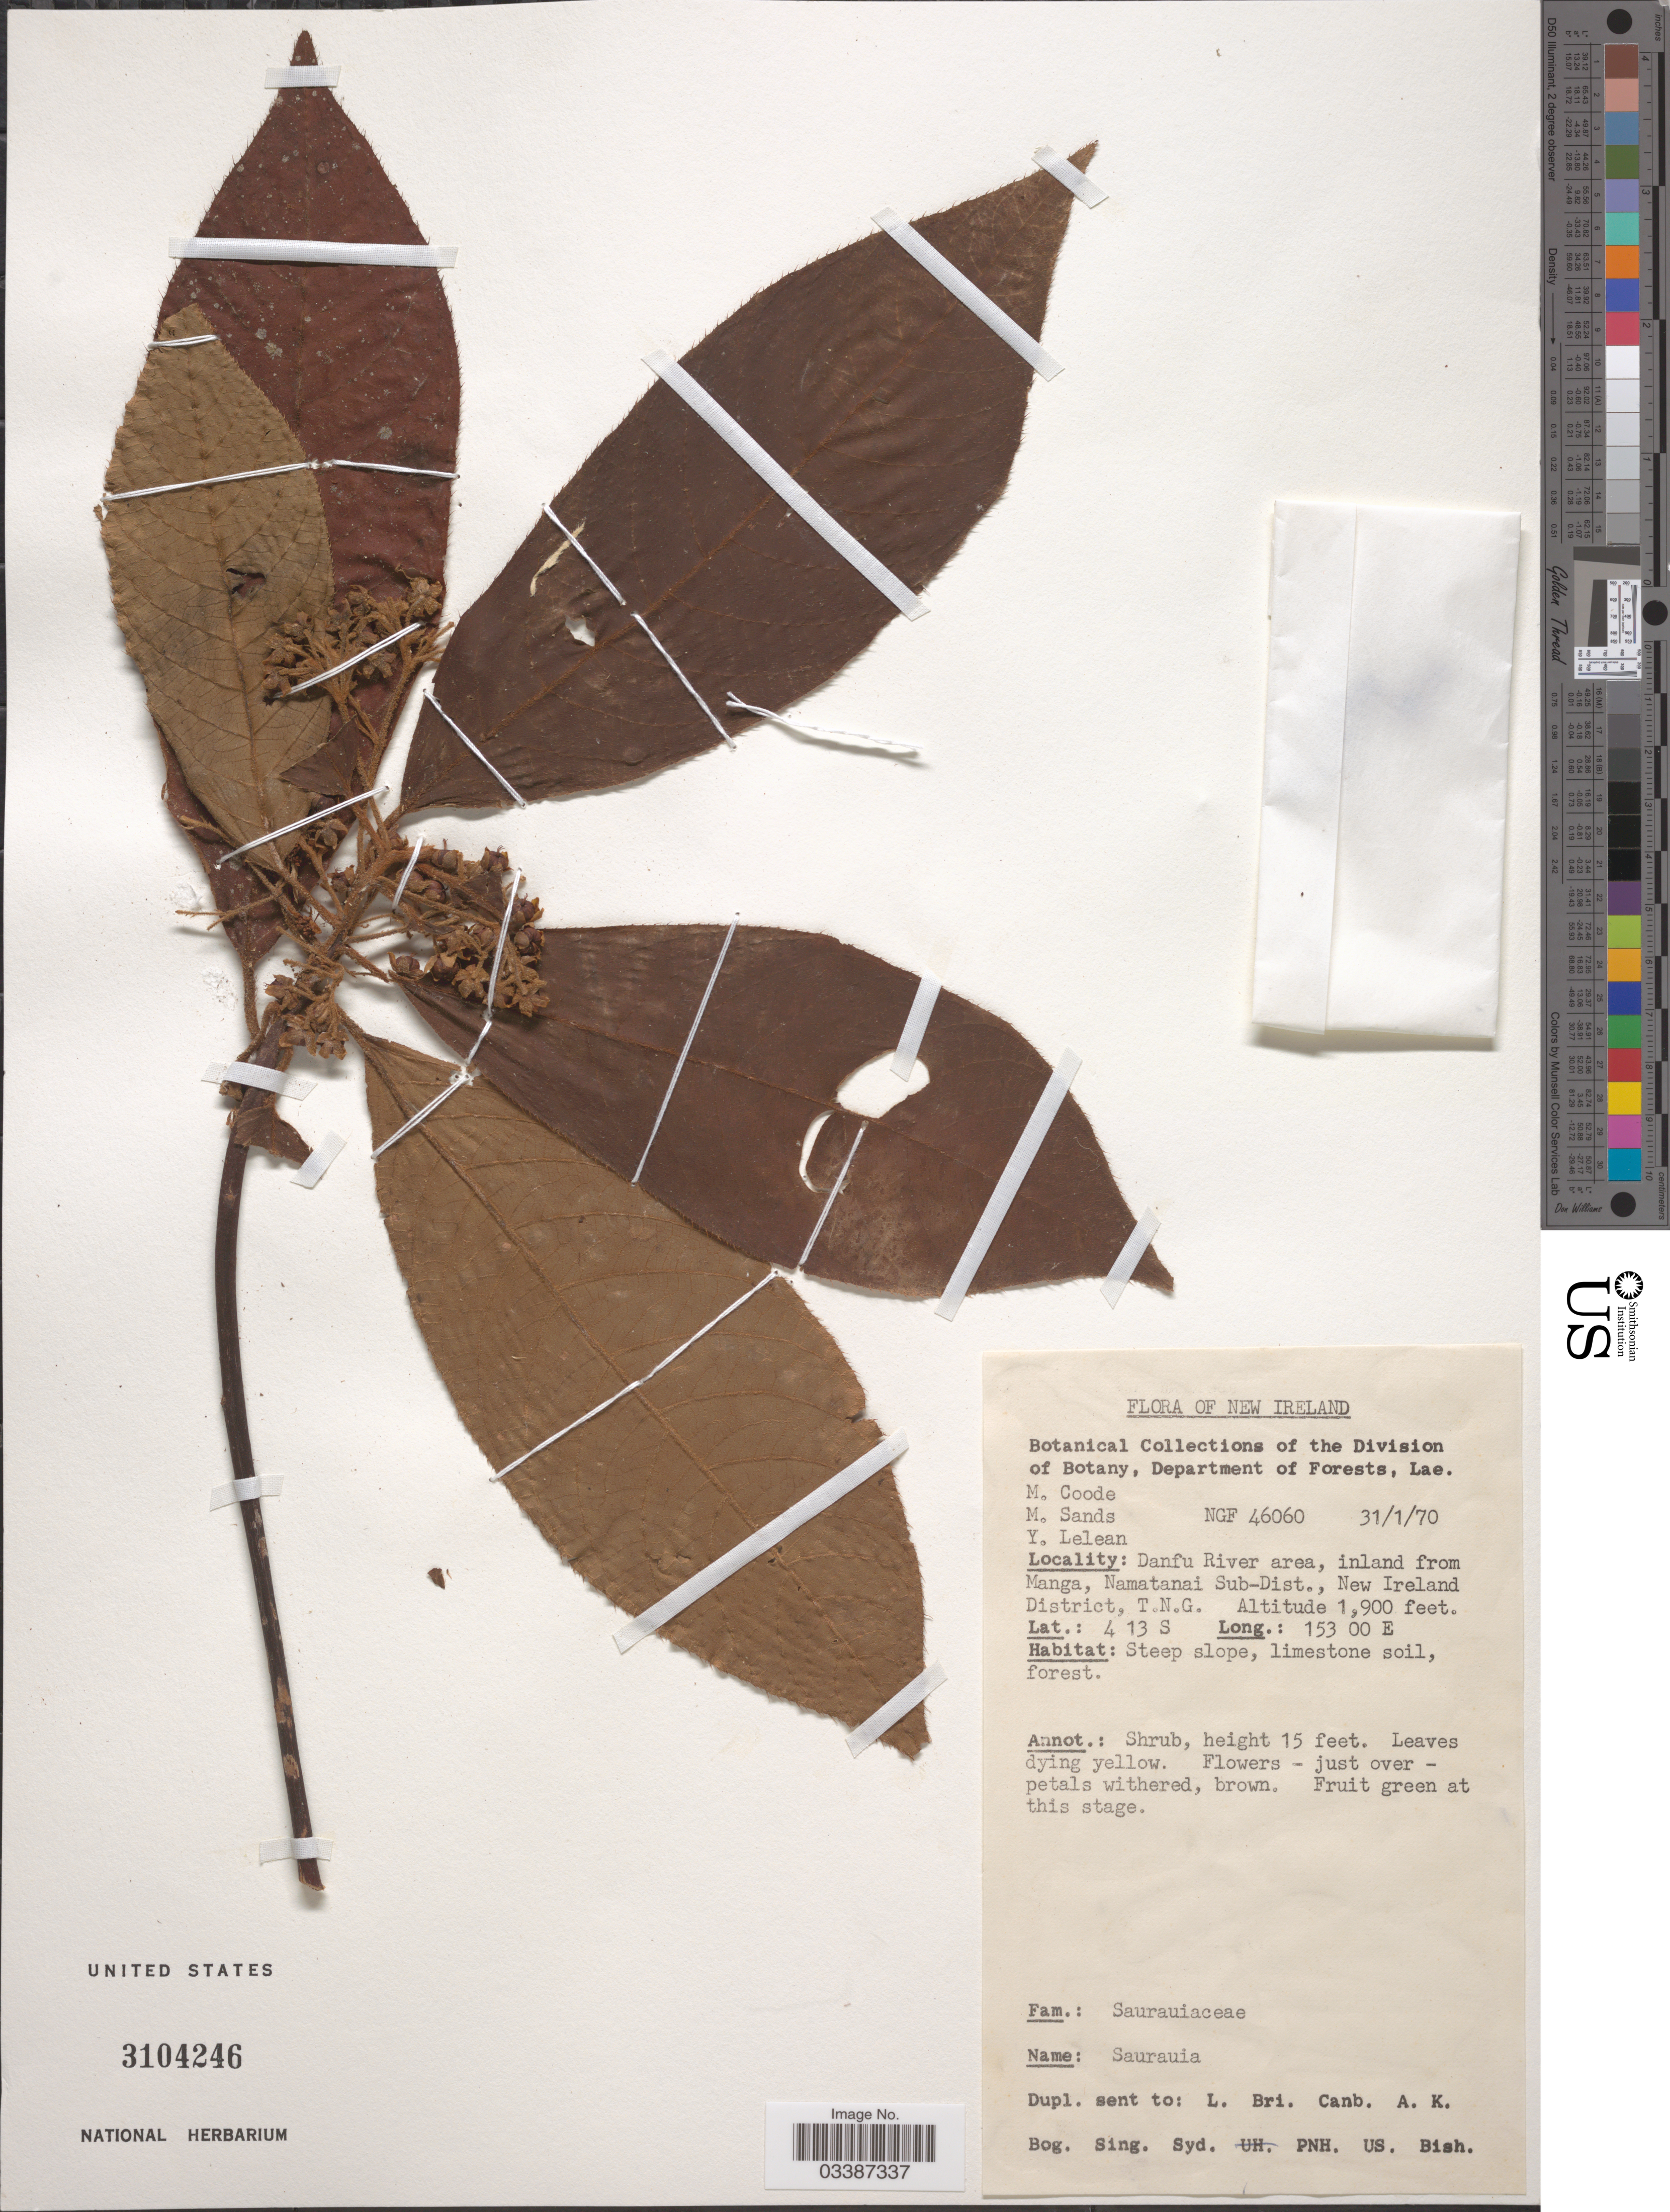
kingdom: Plantae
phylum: Tracheophyta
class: Magnoliopsida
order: Ericales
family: Actinidiaceae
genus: Saurauia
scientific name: Saurauia sp.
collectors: M. Coode, M. Sands & Y. Lelean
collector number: NGF 46060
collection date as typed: Transcribed d/m/y: 31/1/70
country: Papua New Guinea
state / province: New Ireland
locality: Danfu River area, inland from Manga, Namatanai Sub-Dist., New Ireland District, T.N.G.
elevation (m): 1900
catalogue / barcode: US 3104246